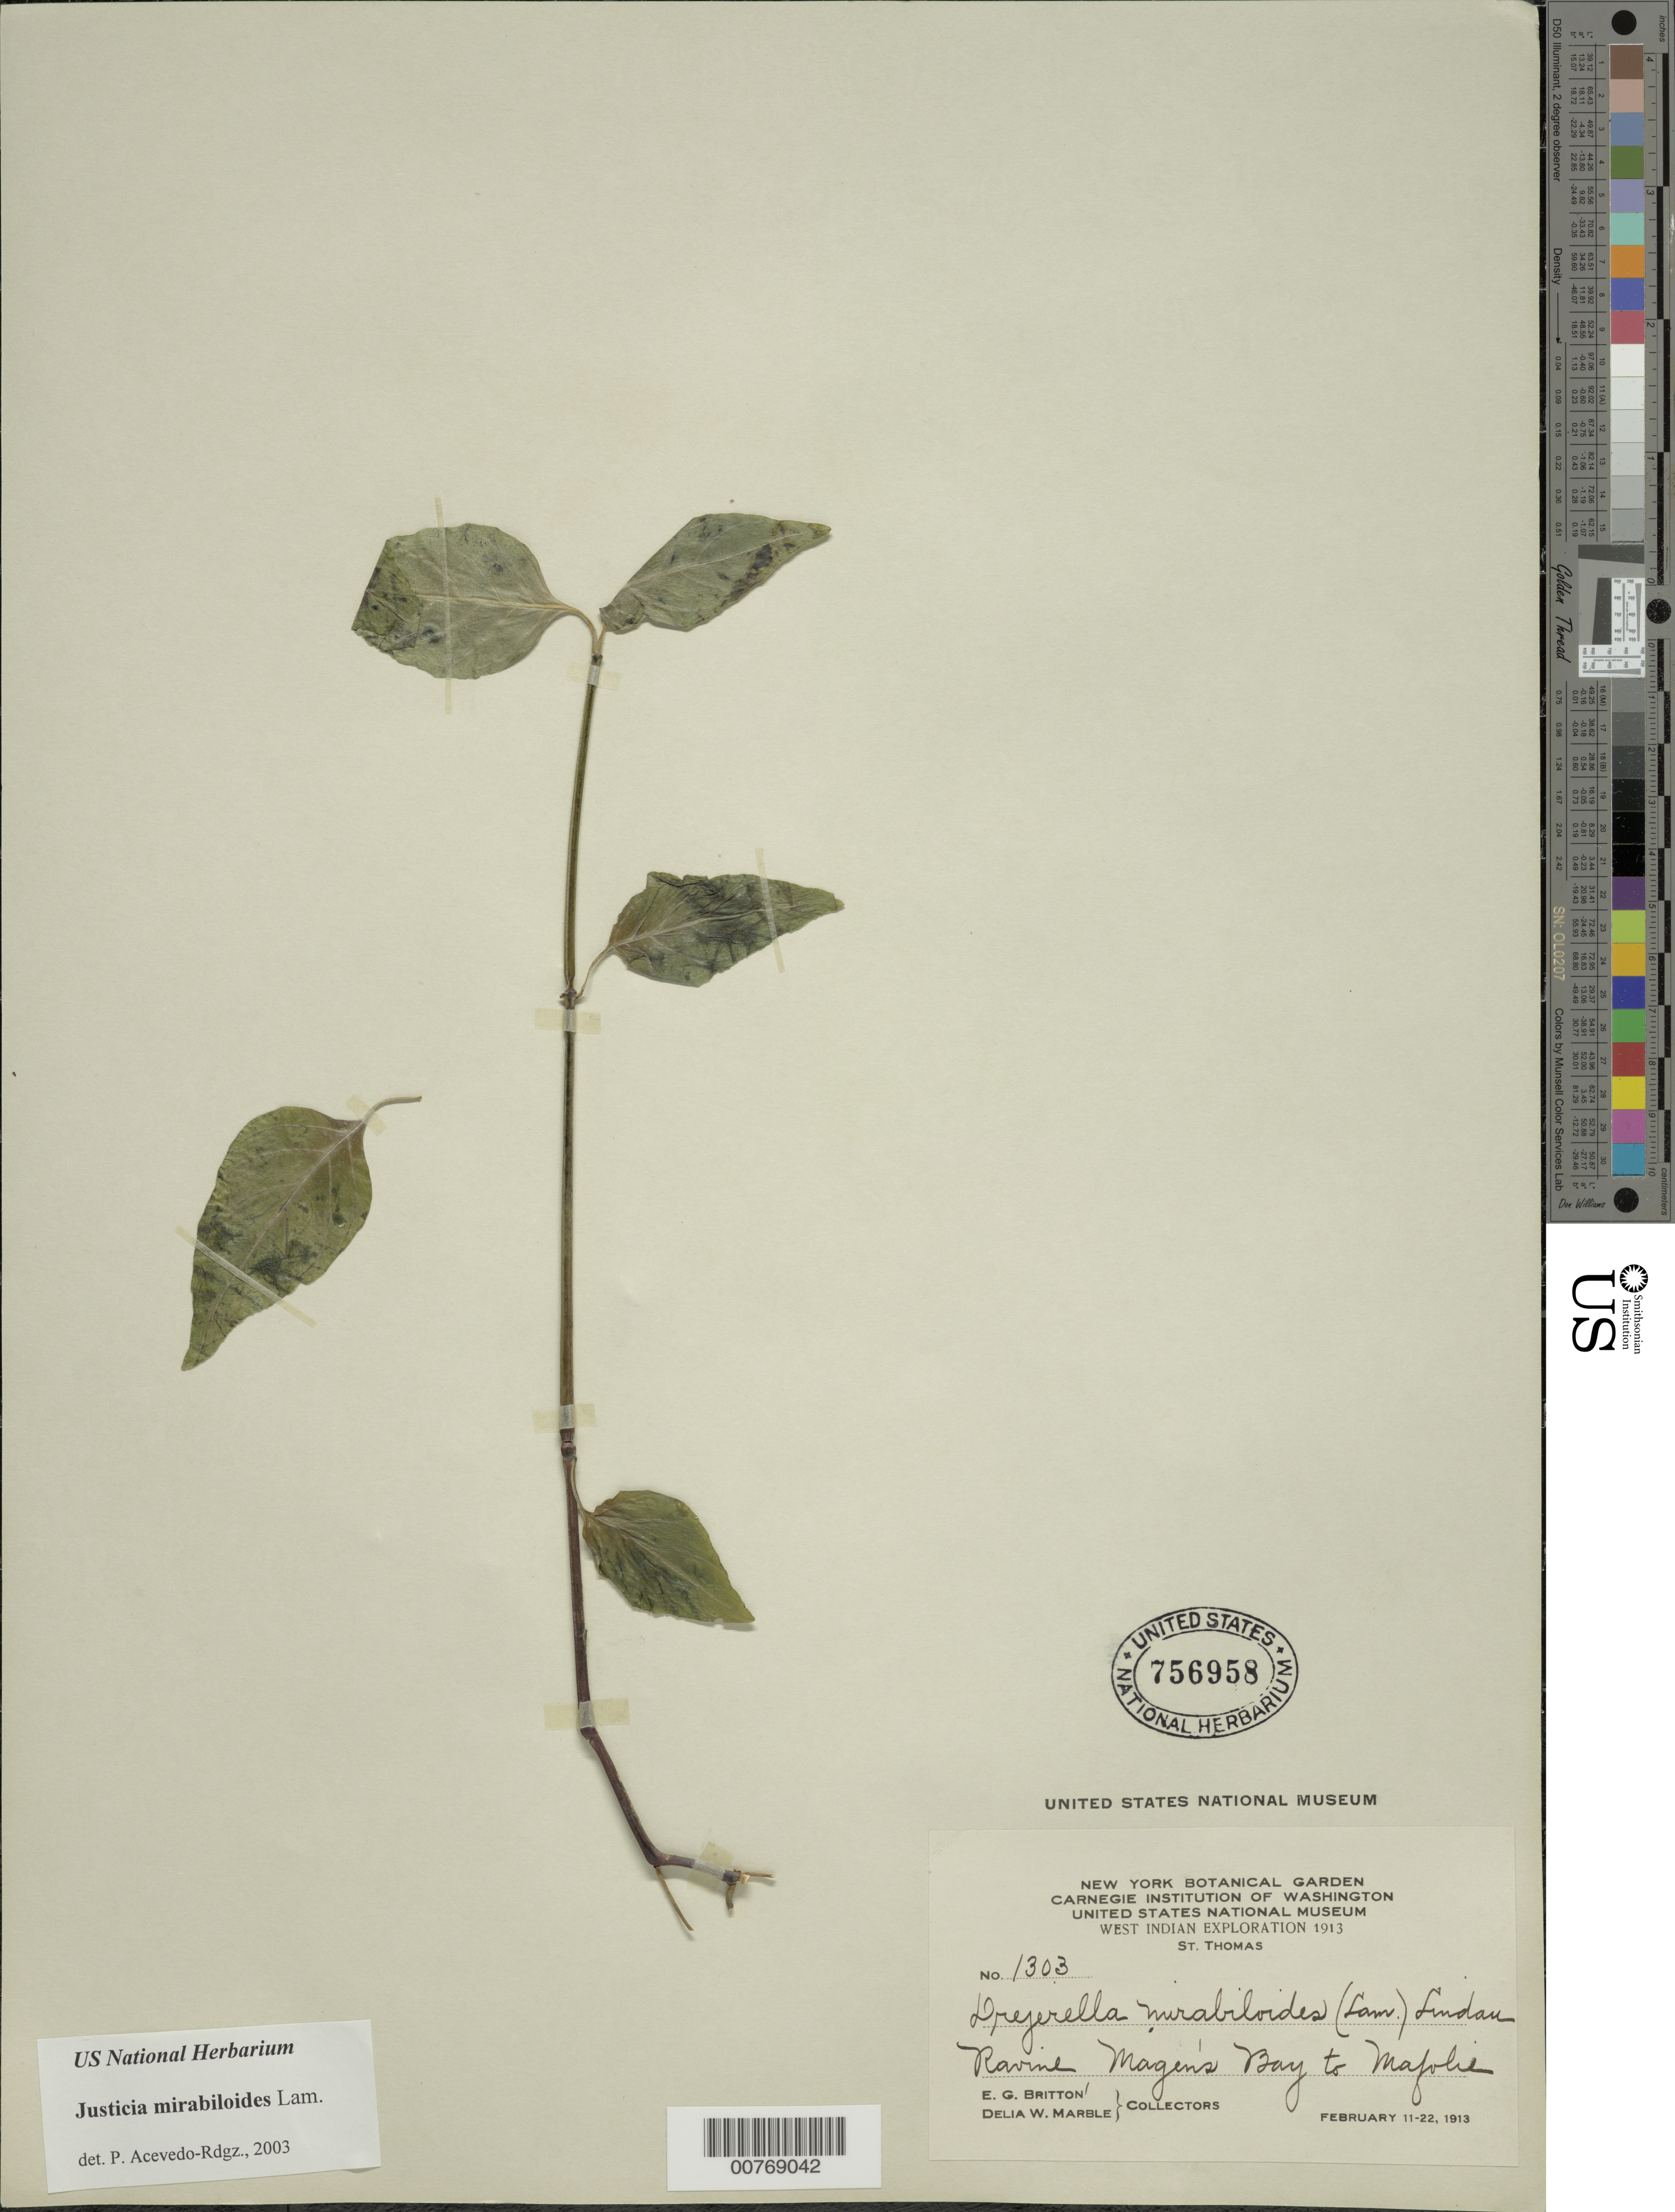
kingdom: Plantae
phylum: Tracheophyta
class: Magnoliopsida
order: Lamiales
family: Acanthaceae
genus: Justicia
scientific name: Justicia mirabiloides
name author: Lam.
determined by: Acevedo-Rodríguez, P., (BOT), Smithsonian Institution - National Museum of Natural History (UNITED STATES)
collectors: E. G. Britton & D. W. Marble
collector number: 1303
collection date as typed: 11 Feb 1913 to 22 Feb 1913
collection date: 1913-02-11/1913-02-22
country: U.S. Virgin Islands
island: St. Thomas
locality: Ravine Magen's Bay to Mafolie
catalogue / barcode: US 756958